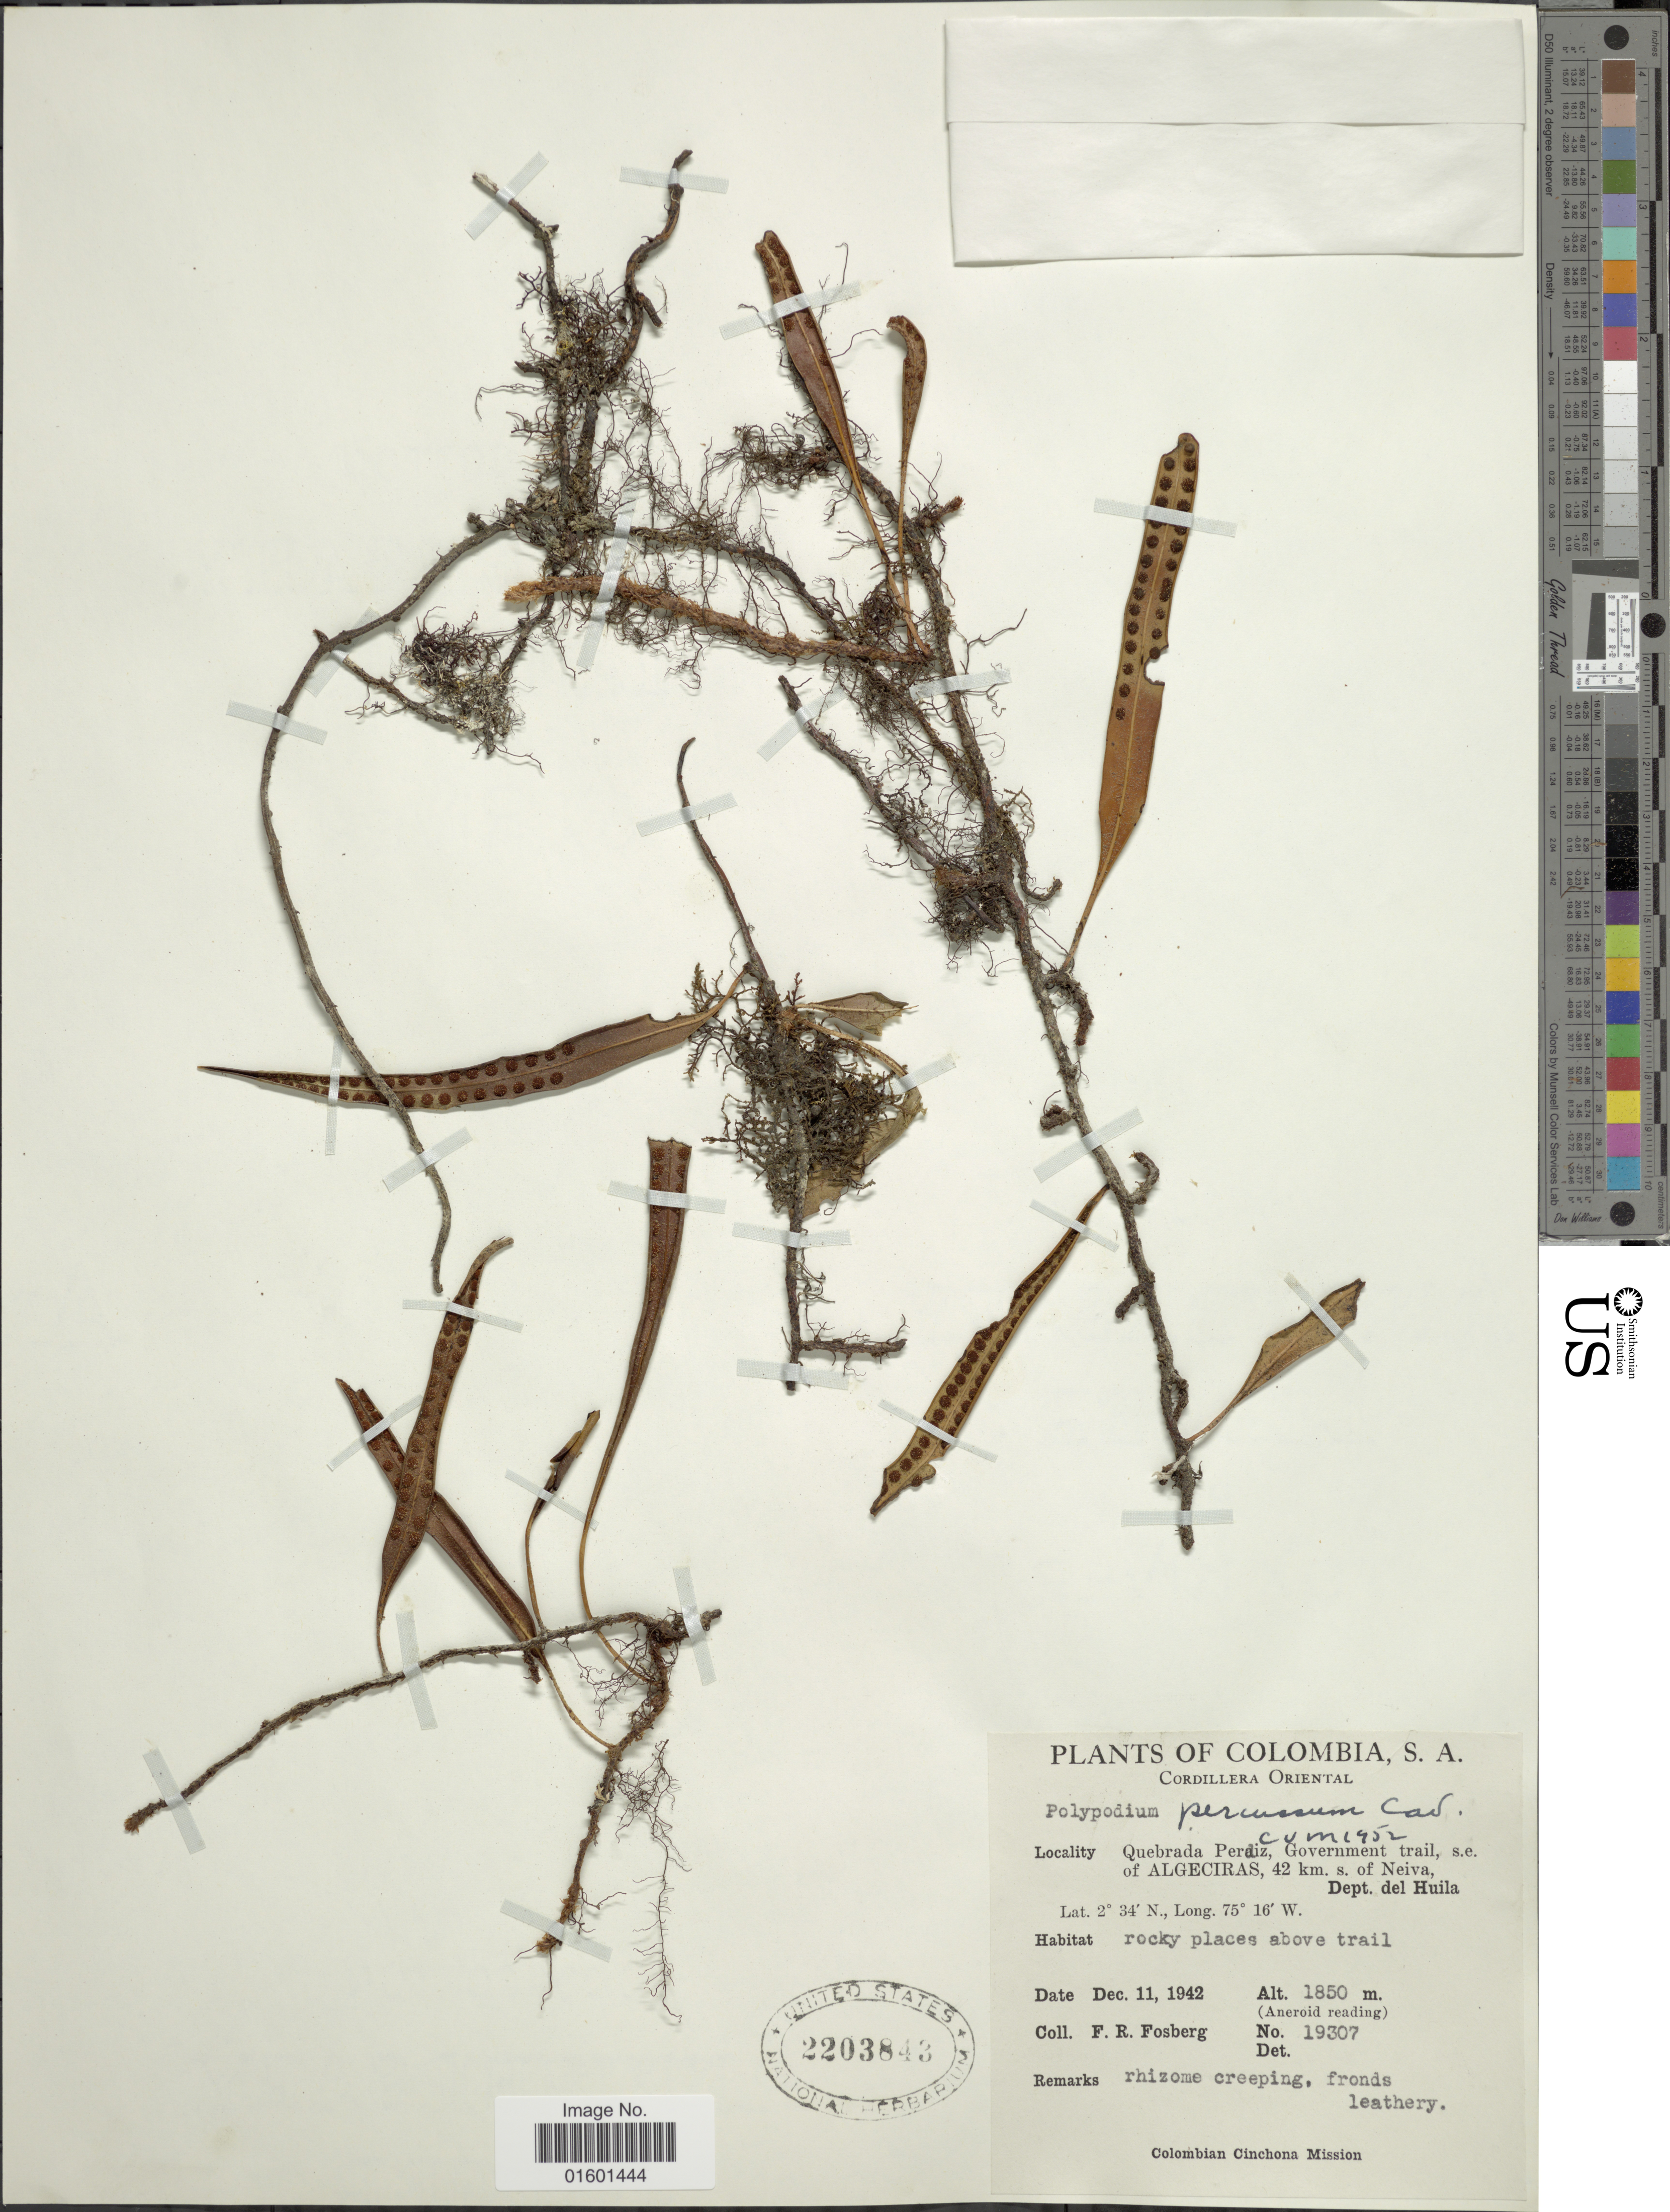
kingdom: Plantae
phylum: Tracheophyta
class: Polypodiopsida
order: Polypodiales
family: Polypodiaceae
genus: Microgramma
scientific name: Microgramma percussa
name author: (Cav.) de la Sota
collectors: F. R. Fosberg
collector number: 19307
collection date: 1942-12-11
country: Colombia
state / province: Huila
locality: Cordillera Oriental, Quebrada Perdiz, Government trail, s.e. of Algeciras, 42 km. s. of Neiva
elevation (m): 1850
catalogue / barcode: US 2203843